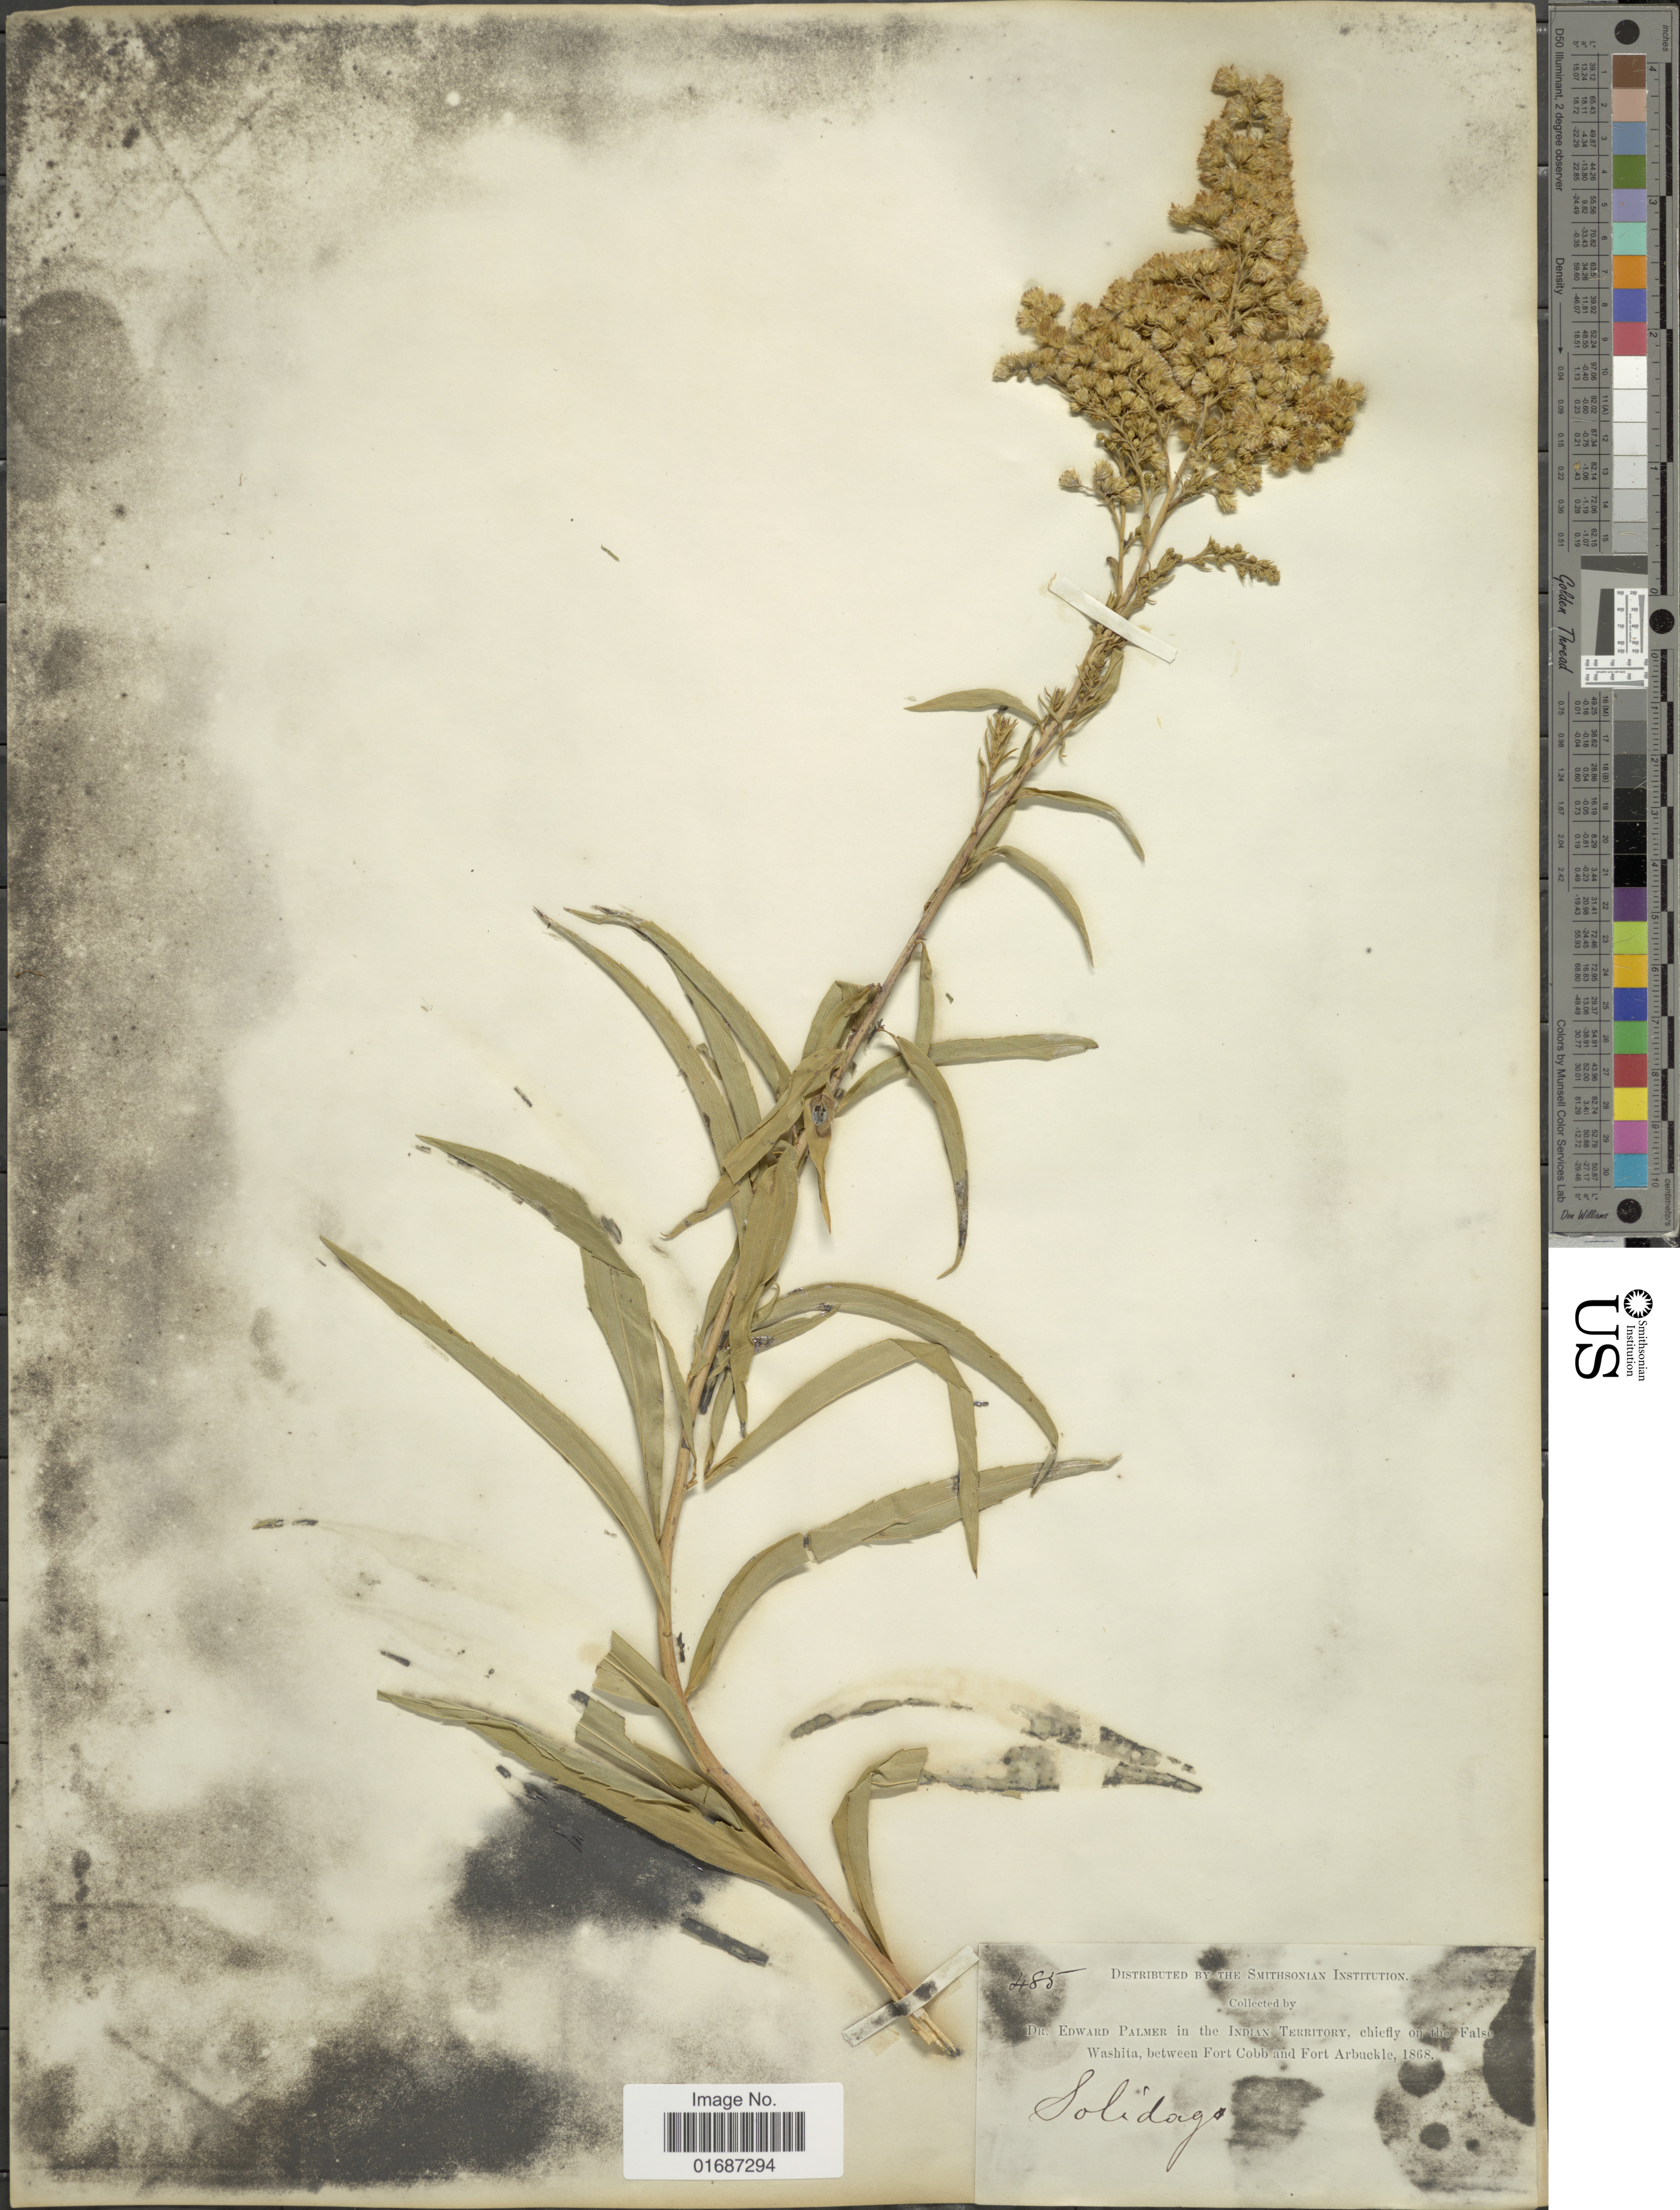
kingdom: Plantae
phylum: Tracheophyta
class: Magnoliopsida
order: Asterales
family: Asteraceae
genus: Solidago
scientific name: Solidago gigantea var. leiophylla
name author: Fernald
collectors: E. Palmer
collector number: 485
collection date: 1868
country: United States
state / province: Oklahoma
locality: Indian Territory, chiefly on the False Washita, between Fort Cobb and Fort Arbuckle